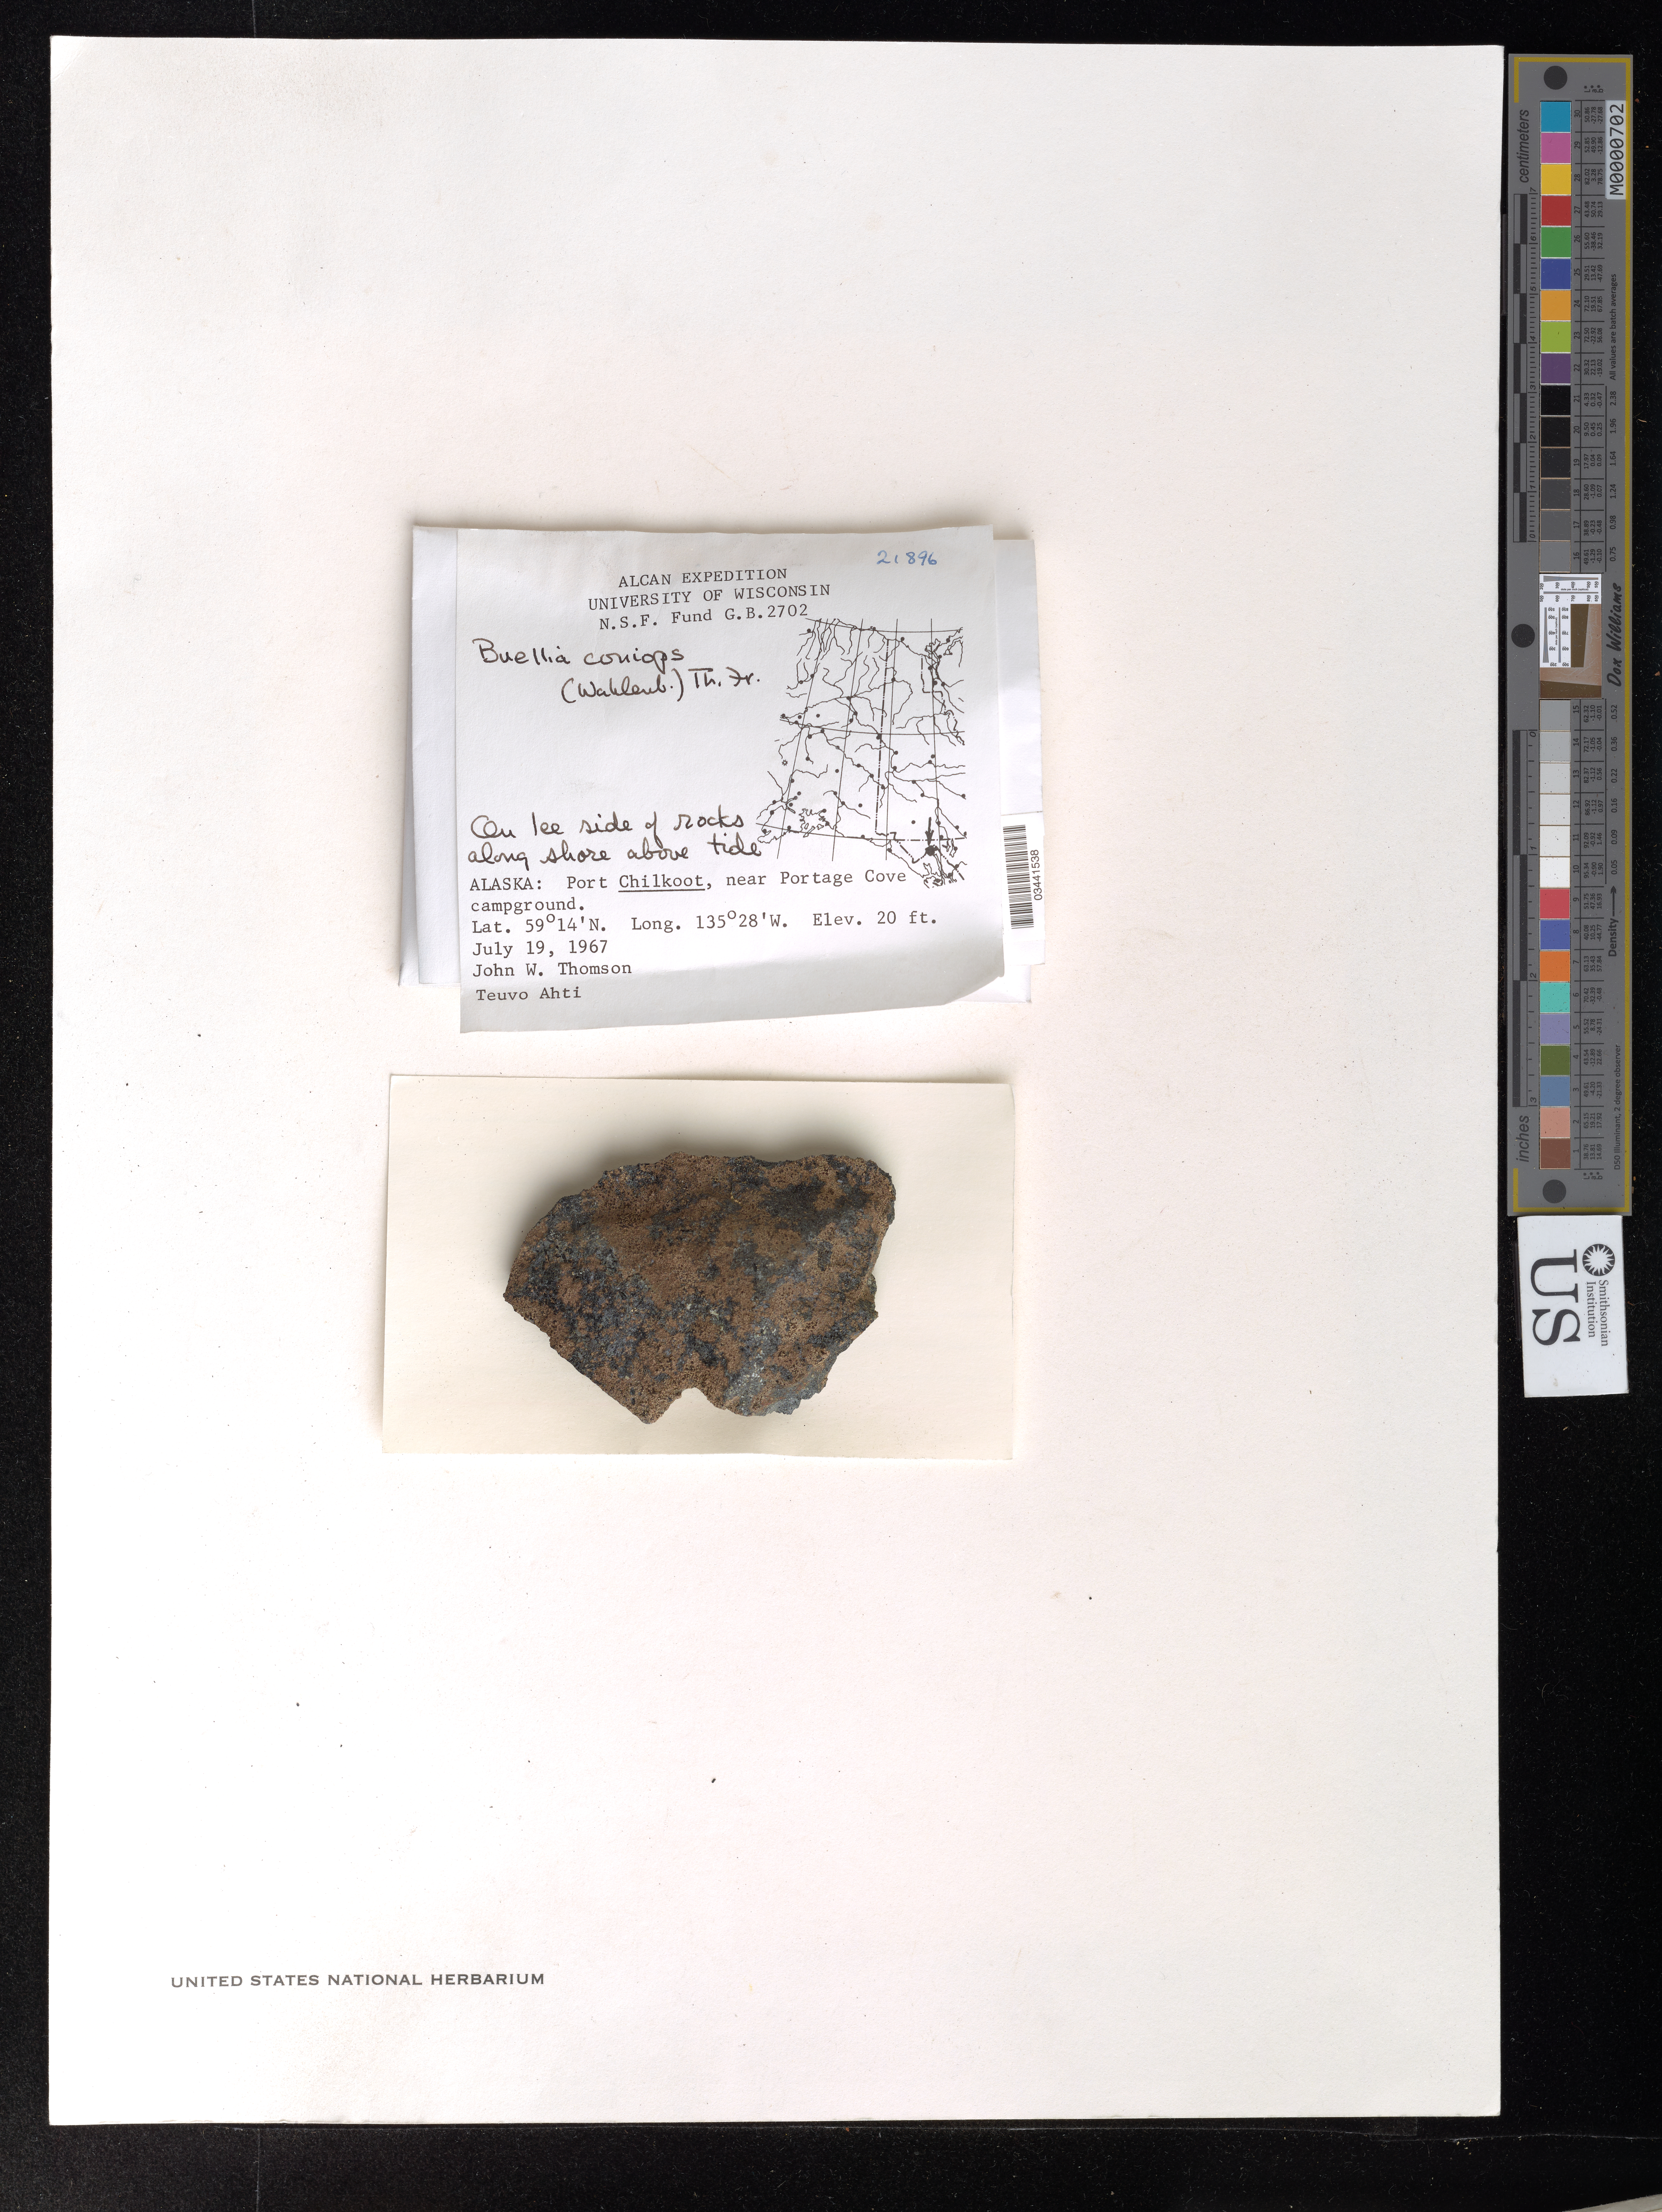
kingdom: Fungi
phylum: Ascomycota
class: Lecanoromycetes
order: Caliciales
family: Caliciaceae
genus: Amandinea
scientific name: Amandinea coniops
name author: (Wahlenb.) M. Choisy ex Scheid & H. Mayrhofer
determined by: Lichen Identifications Updating Project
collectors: J. W. Thomson & T. T. Ahti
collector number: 21896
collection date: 1967-07-19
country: United States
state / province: Alaska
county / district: Haines Borough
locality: Near Portage Cov campground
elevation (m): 6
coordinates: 59 14 N, 135 28 W